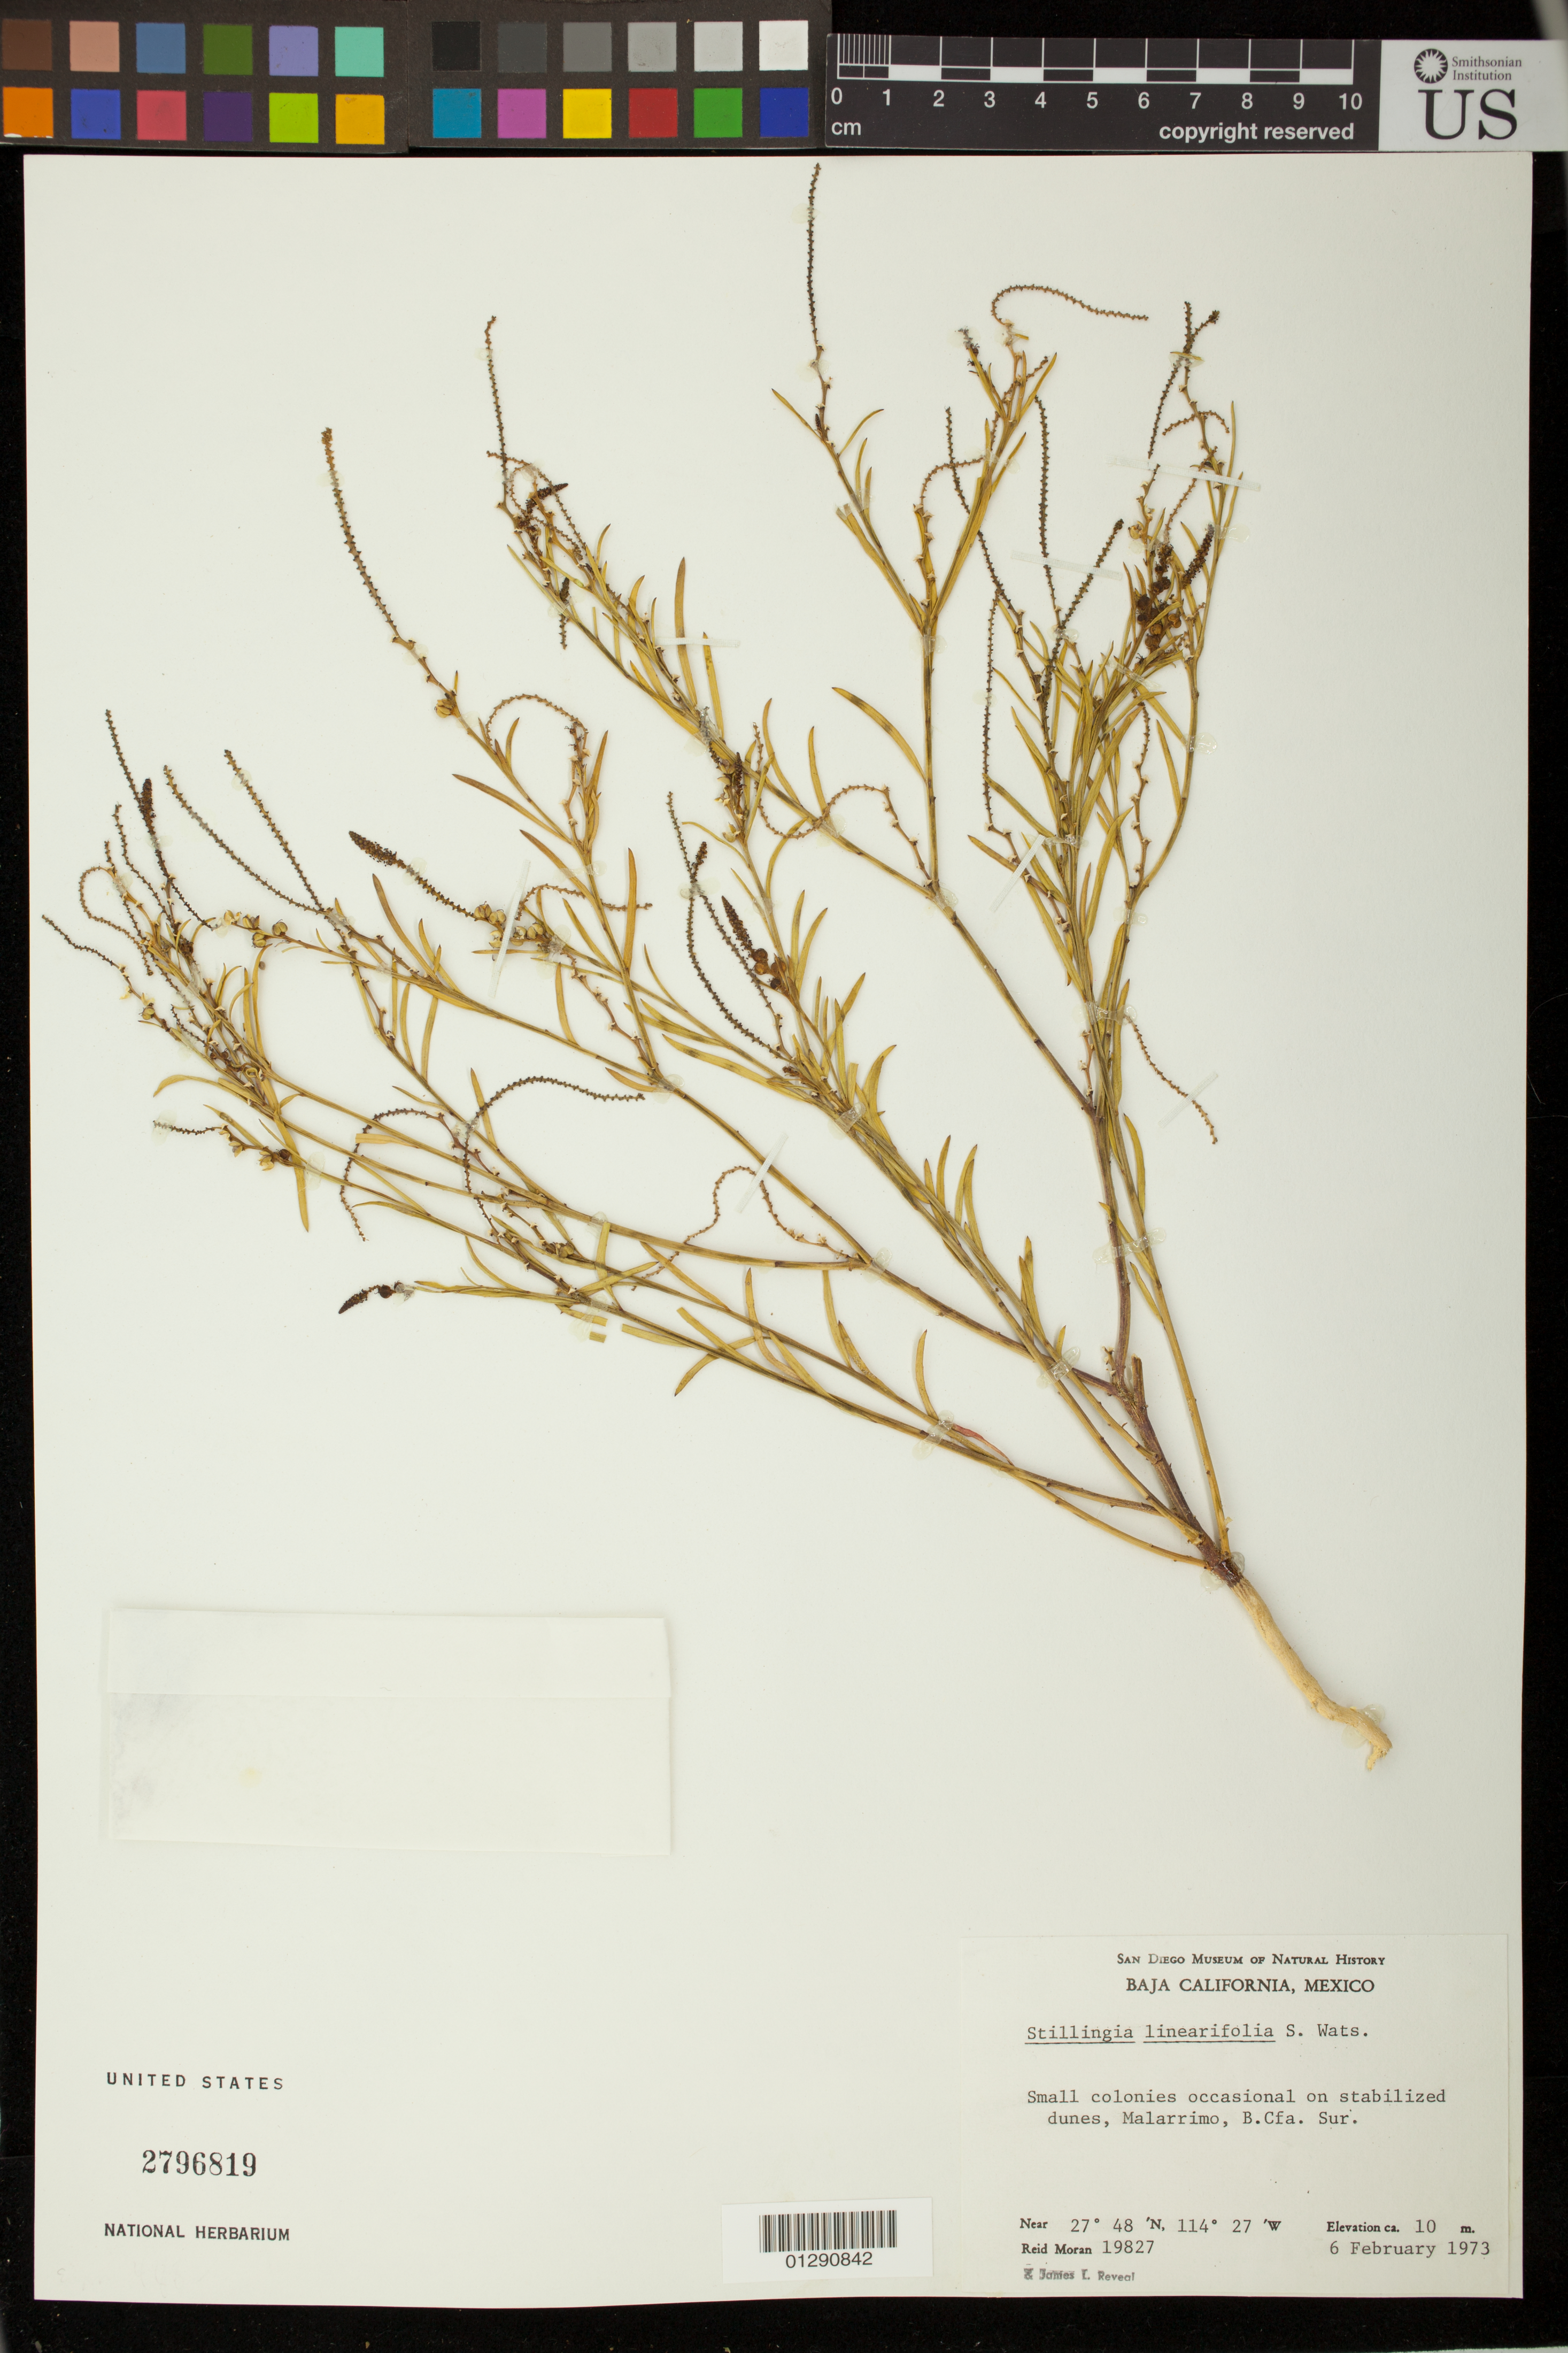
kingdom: Plantae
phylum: Tracheophyta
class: Magnoliopsida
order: Malpighiales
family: Euphorbiaceae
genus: Stillingia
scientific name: Stillingia linearifolia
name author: S. Watson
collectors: R. V. Moran & J. L. Reveal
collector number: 19827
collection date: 1973-02-06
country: Mexico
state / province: Baja California Sur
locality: Malarrimo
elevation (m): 10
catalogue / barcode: US 2796819